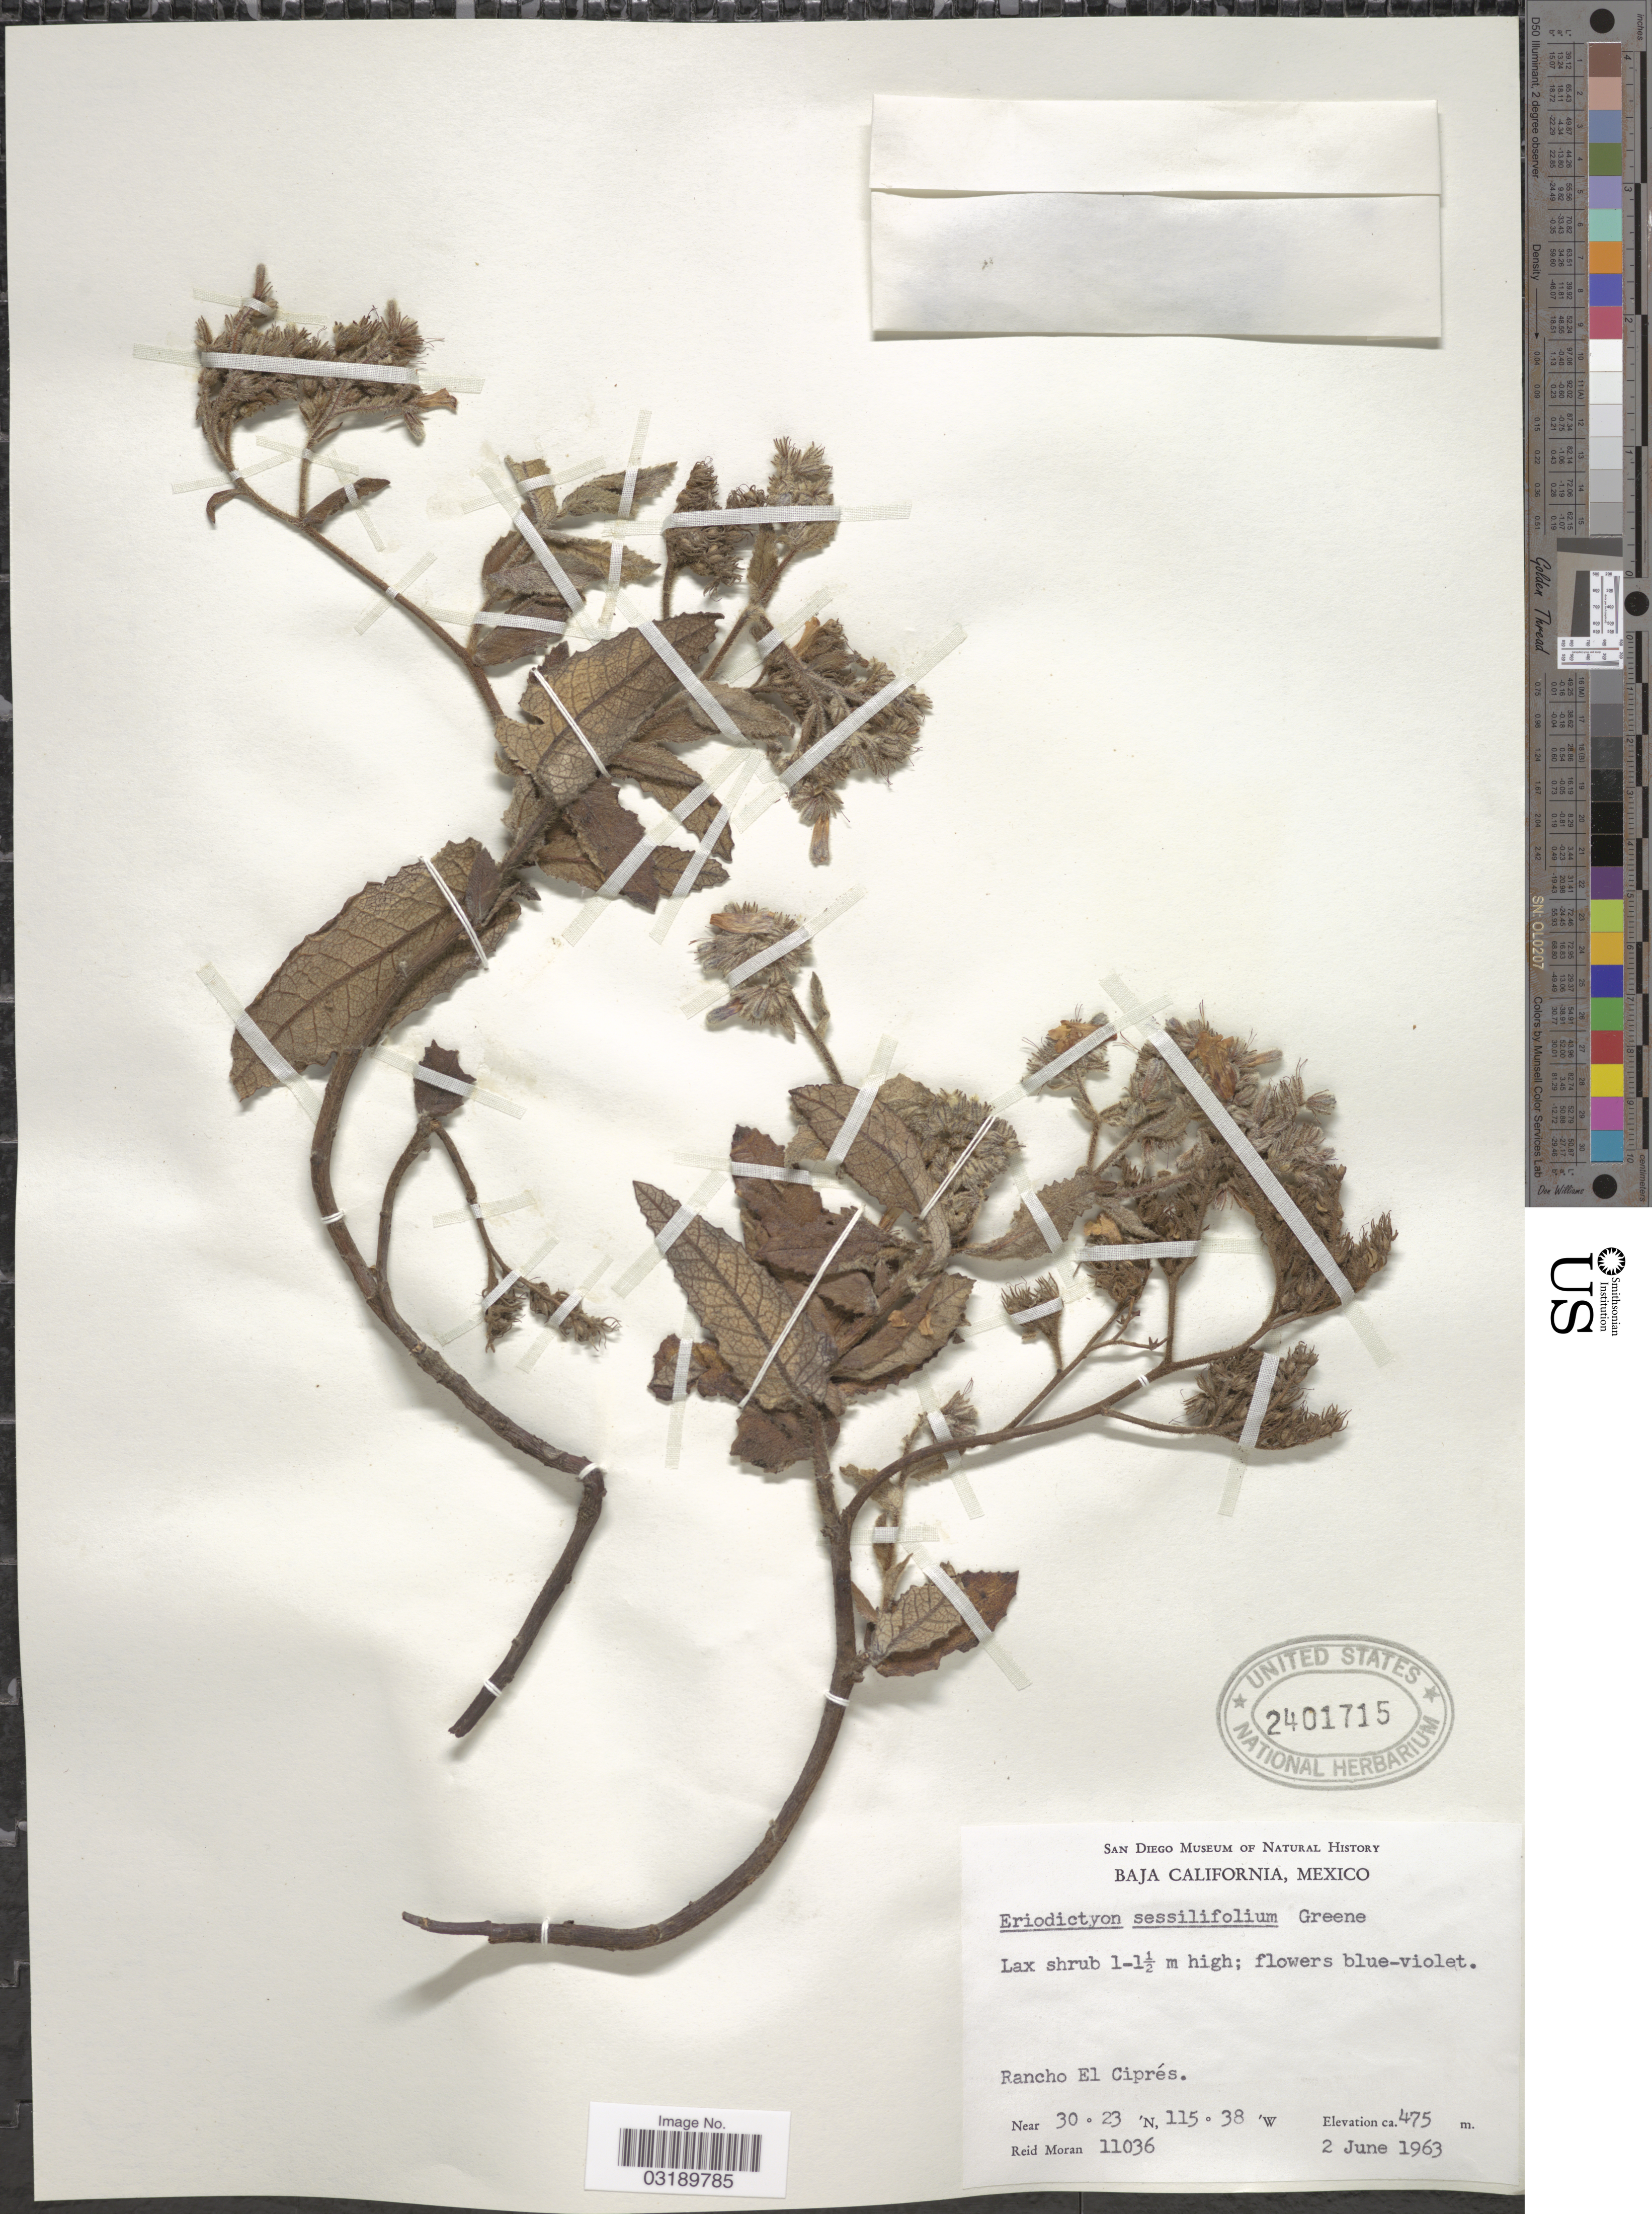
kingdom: Plantae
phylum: Tracheophyta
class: Magnoliopsida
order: Boraginales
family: Namaceae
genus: Eriodictyon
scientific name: Eriodictyon sessilifolium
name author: Greene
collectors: R. Moran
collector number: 11036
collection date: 1963-06-02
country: Mexico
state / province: Baja California Norte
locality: Rancho El Ciprés.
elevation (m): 475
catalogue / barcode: US 2401715